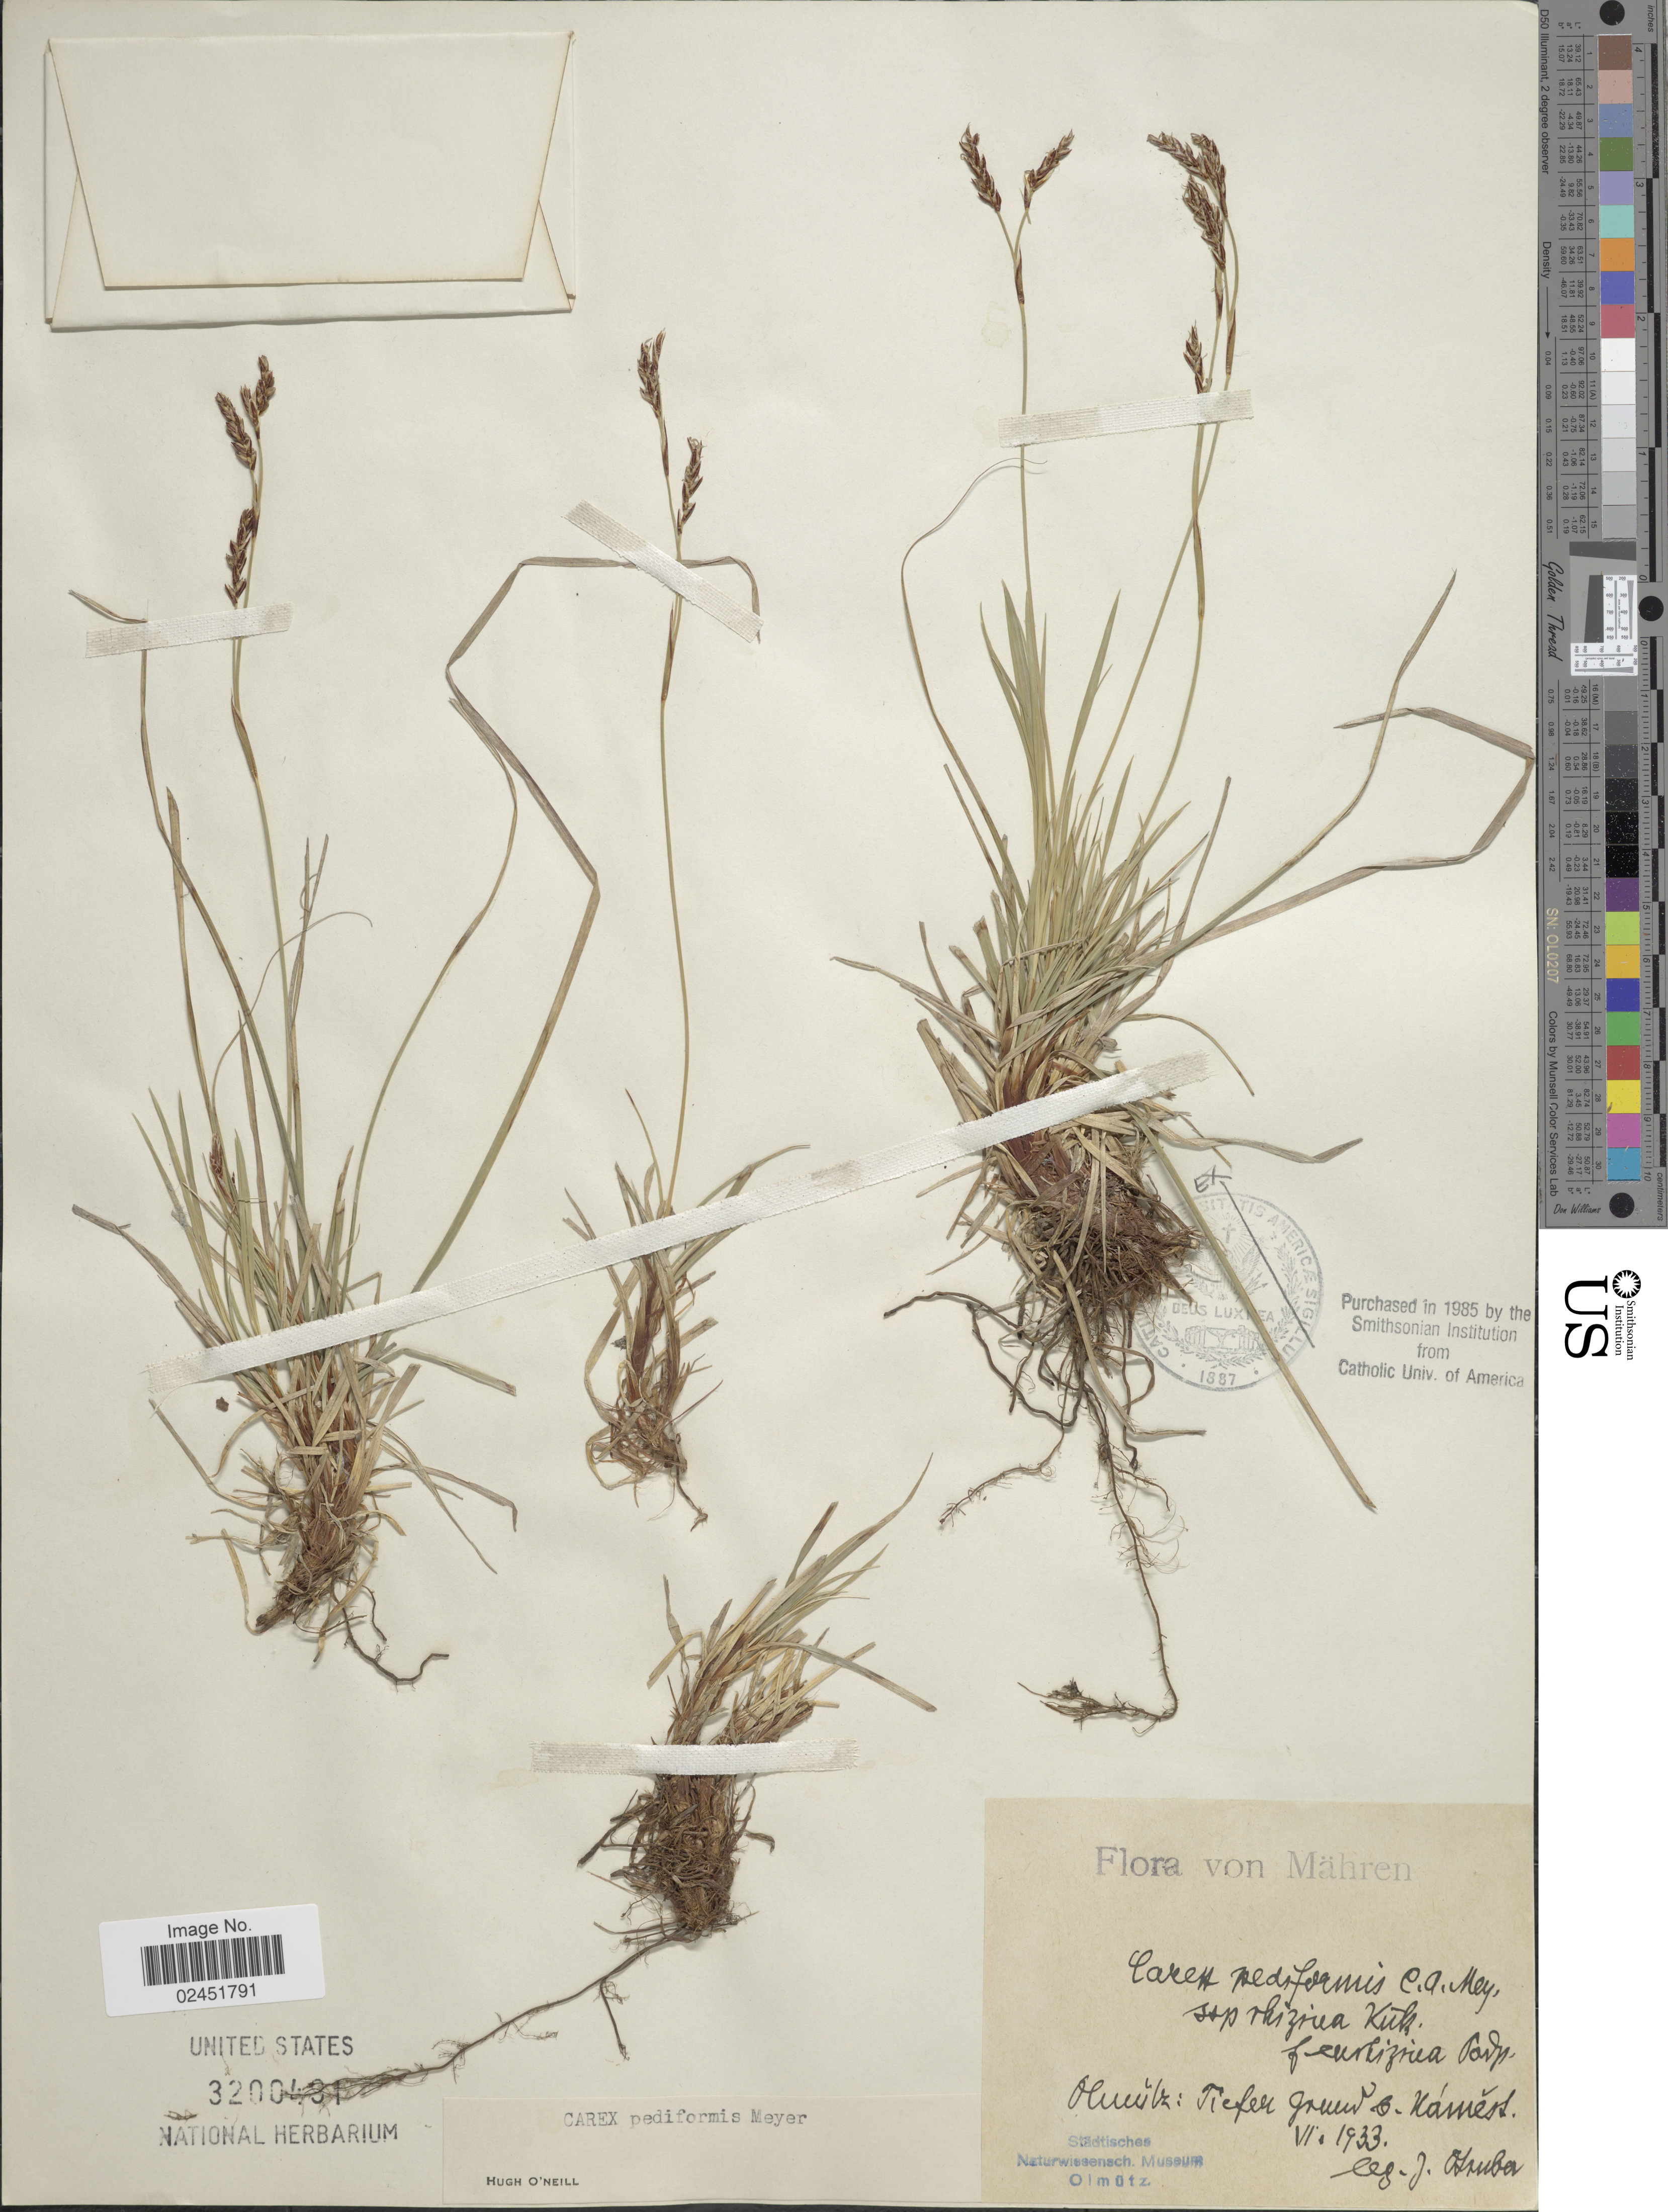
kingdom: Plantae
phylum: Tracheophyta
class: Liliopsida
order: Poales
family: Cyperaceae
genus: Carex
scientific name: Carex pediformis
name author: C.A. Mey.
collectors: J. Otruba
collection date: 1933-06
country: Czechia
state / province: Olomouc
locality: Mahren. Olmutz: Tiefer grund c. Kamest [interpreted]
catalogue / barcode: US 3200431